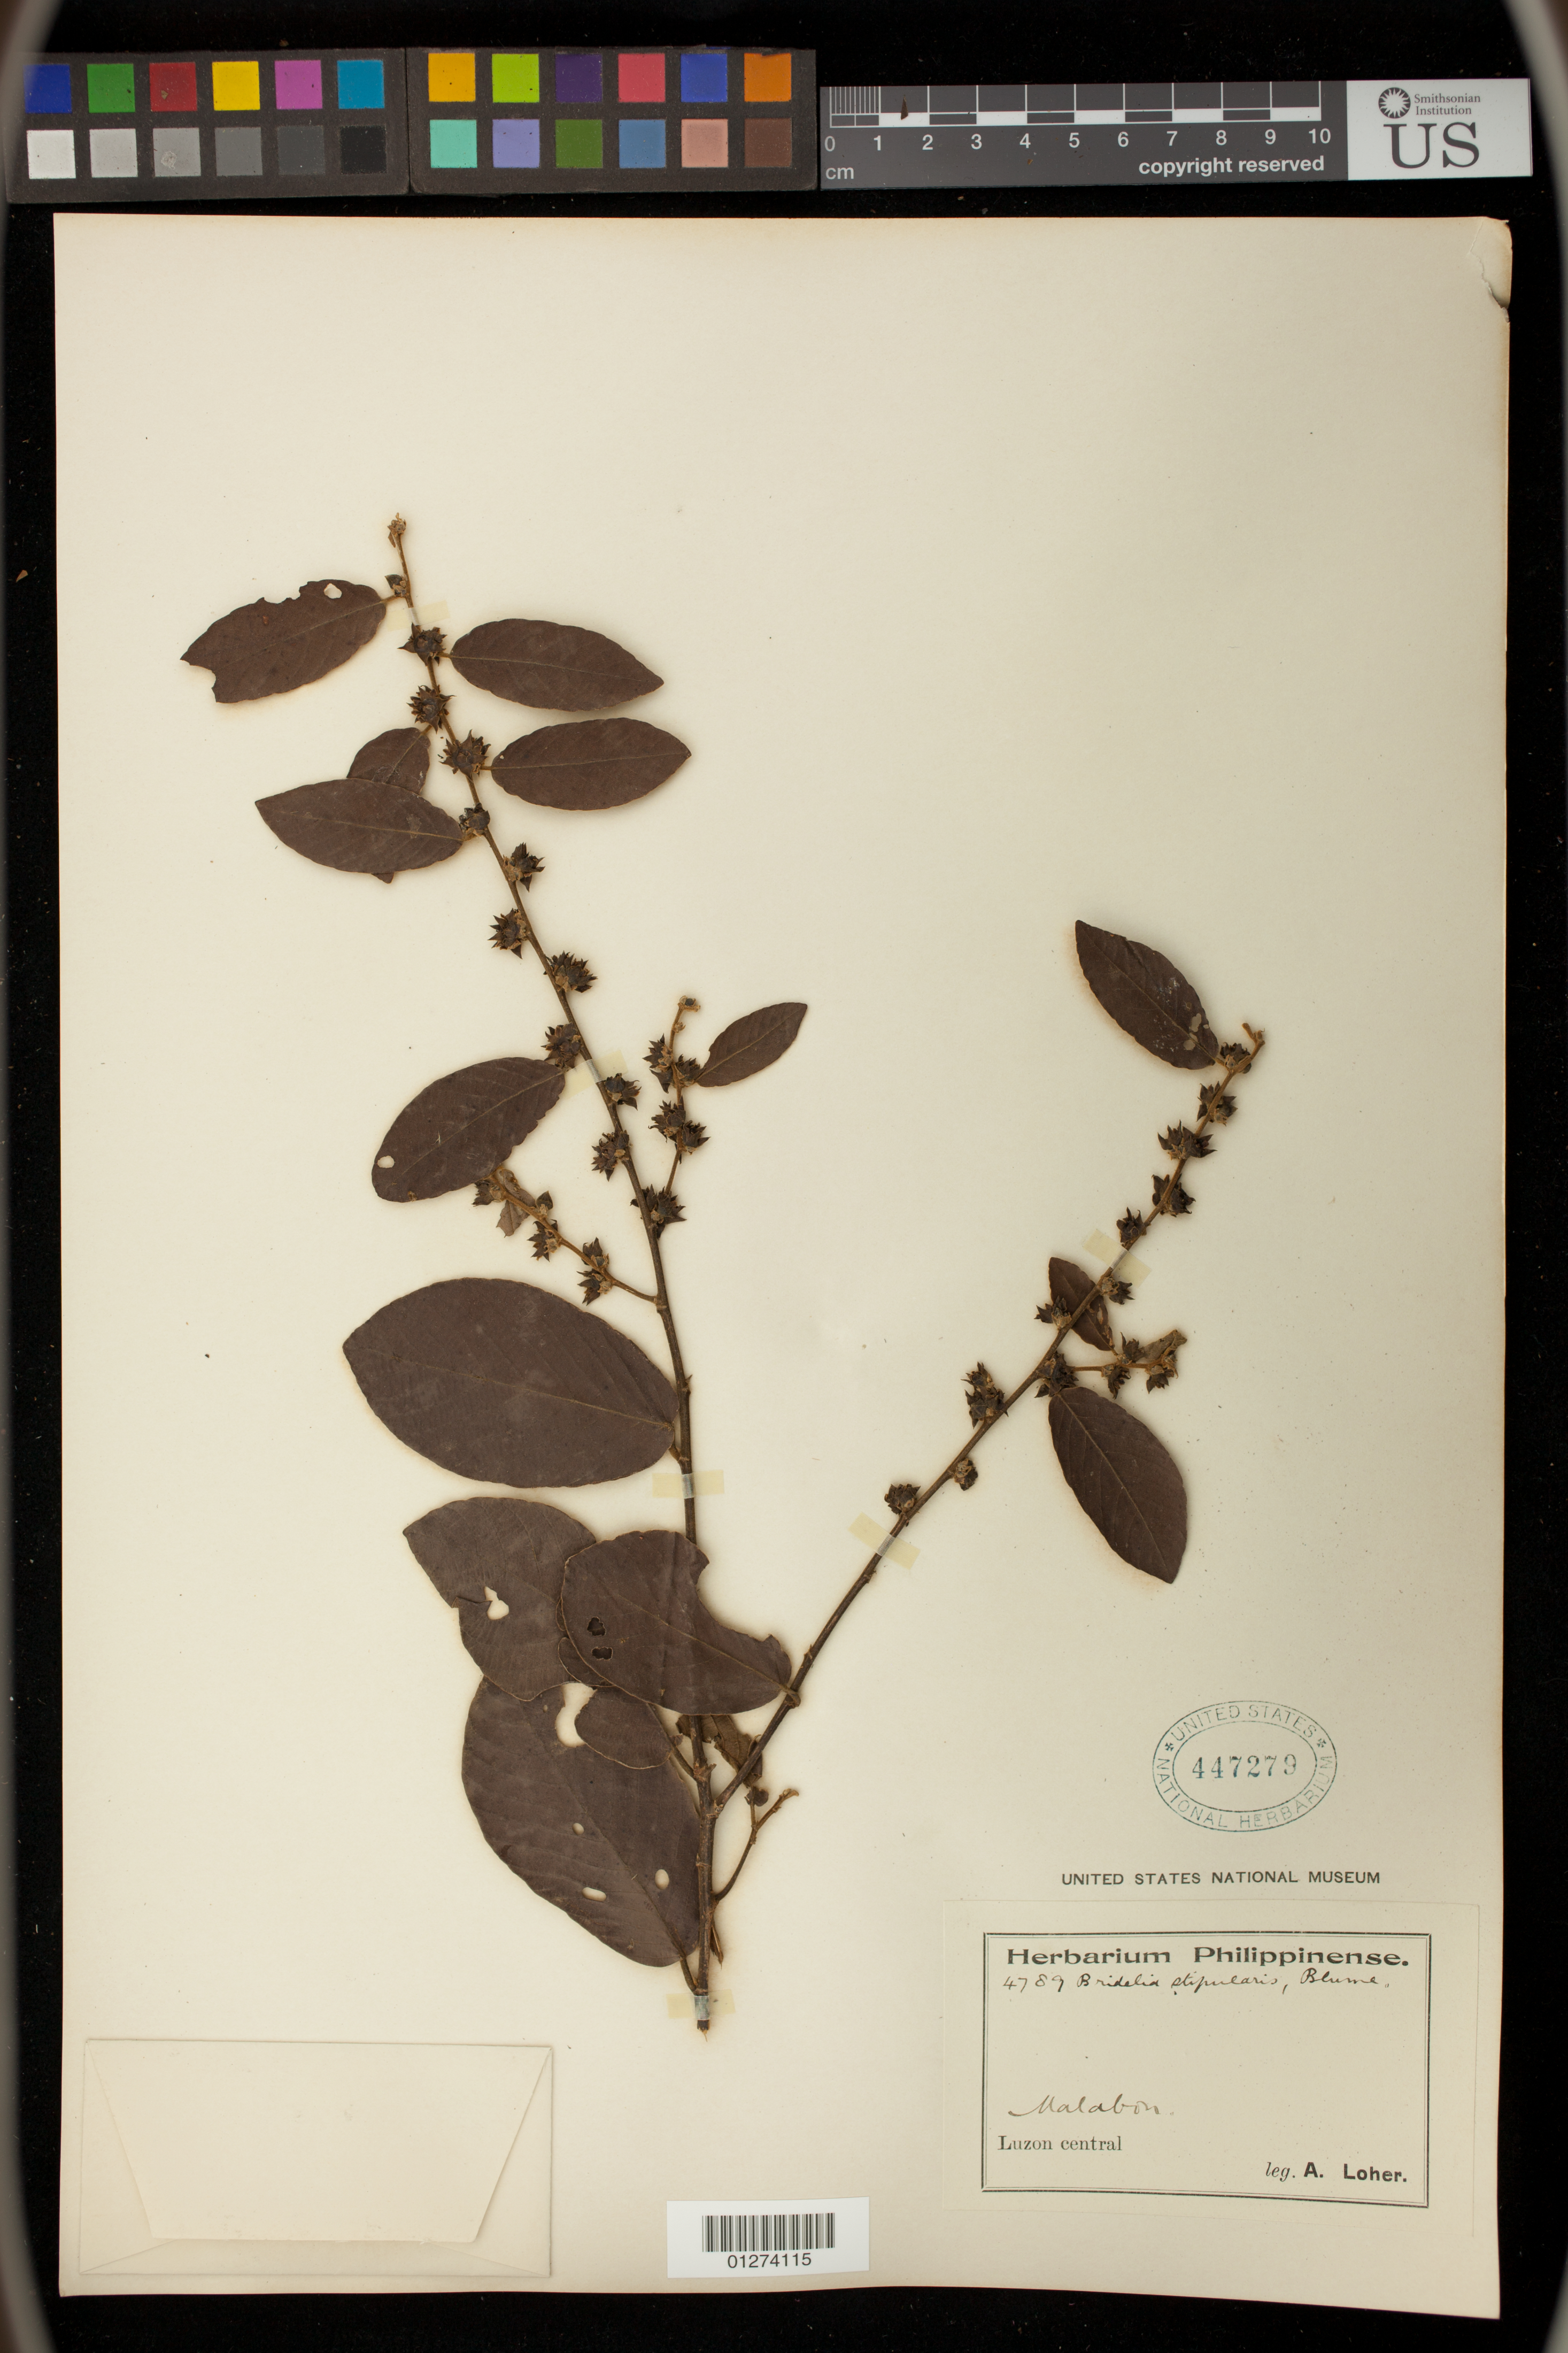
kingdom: Plantae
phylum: Tracheophyta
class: Magnoliopsida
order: Malpighiales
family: Phyllanthaceae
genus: Bridelia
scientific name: Bridelia stipularis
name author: (L.) Blume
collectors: A. Loher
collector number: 4789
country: Philippines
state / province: Calabarzon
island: Luzon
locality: Malabon, Luzon central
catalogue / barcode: US 447279